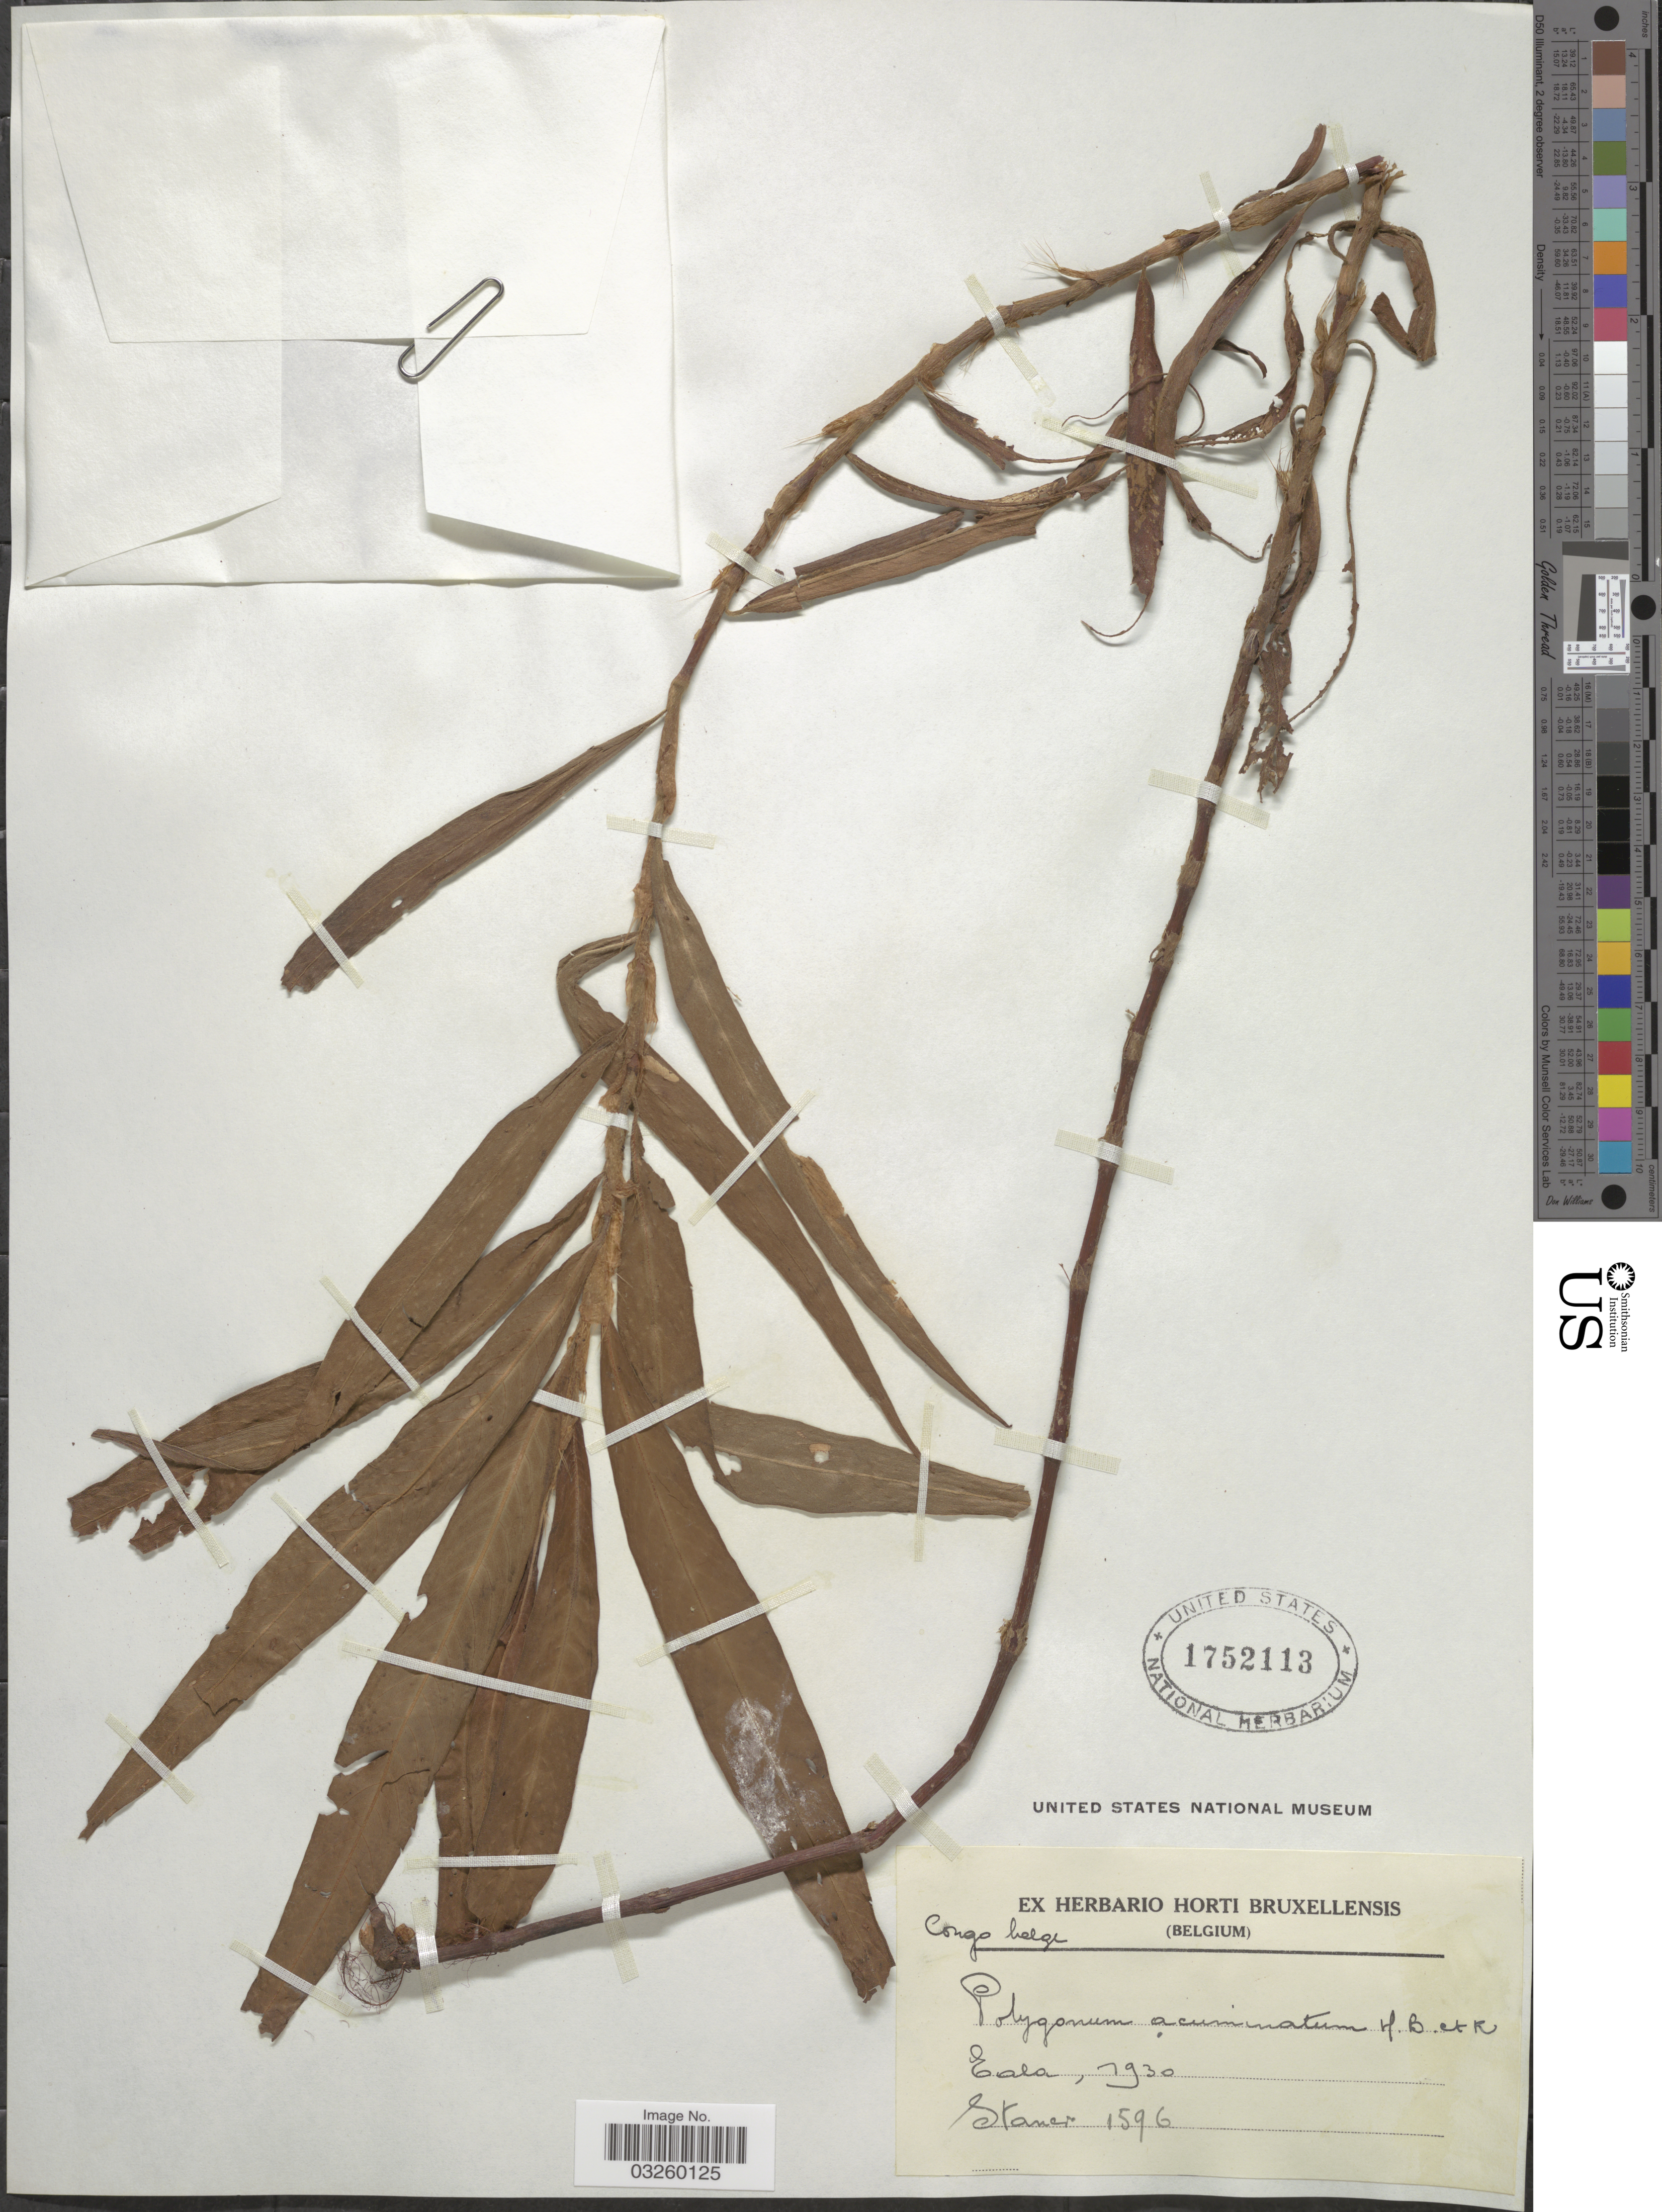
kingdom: Plantae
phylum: Tracheophyta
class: Magnoliopsida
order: Caryophyllales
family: Polygonaceae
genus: Polygonum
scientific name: Polygonum acuminatum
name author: Kunth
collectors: -. Staner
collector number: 1596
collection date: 1930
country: Congo, Democratic Republic of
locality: Congo Belge. Eala.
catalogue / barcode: US 1752113